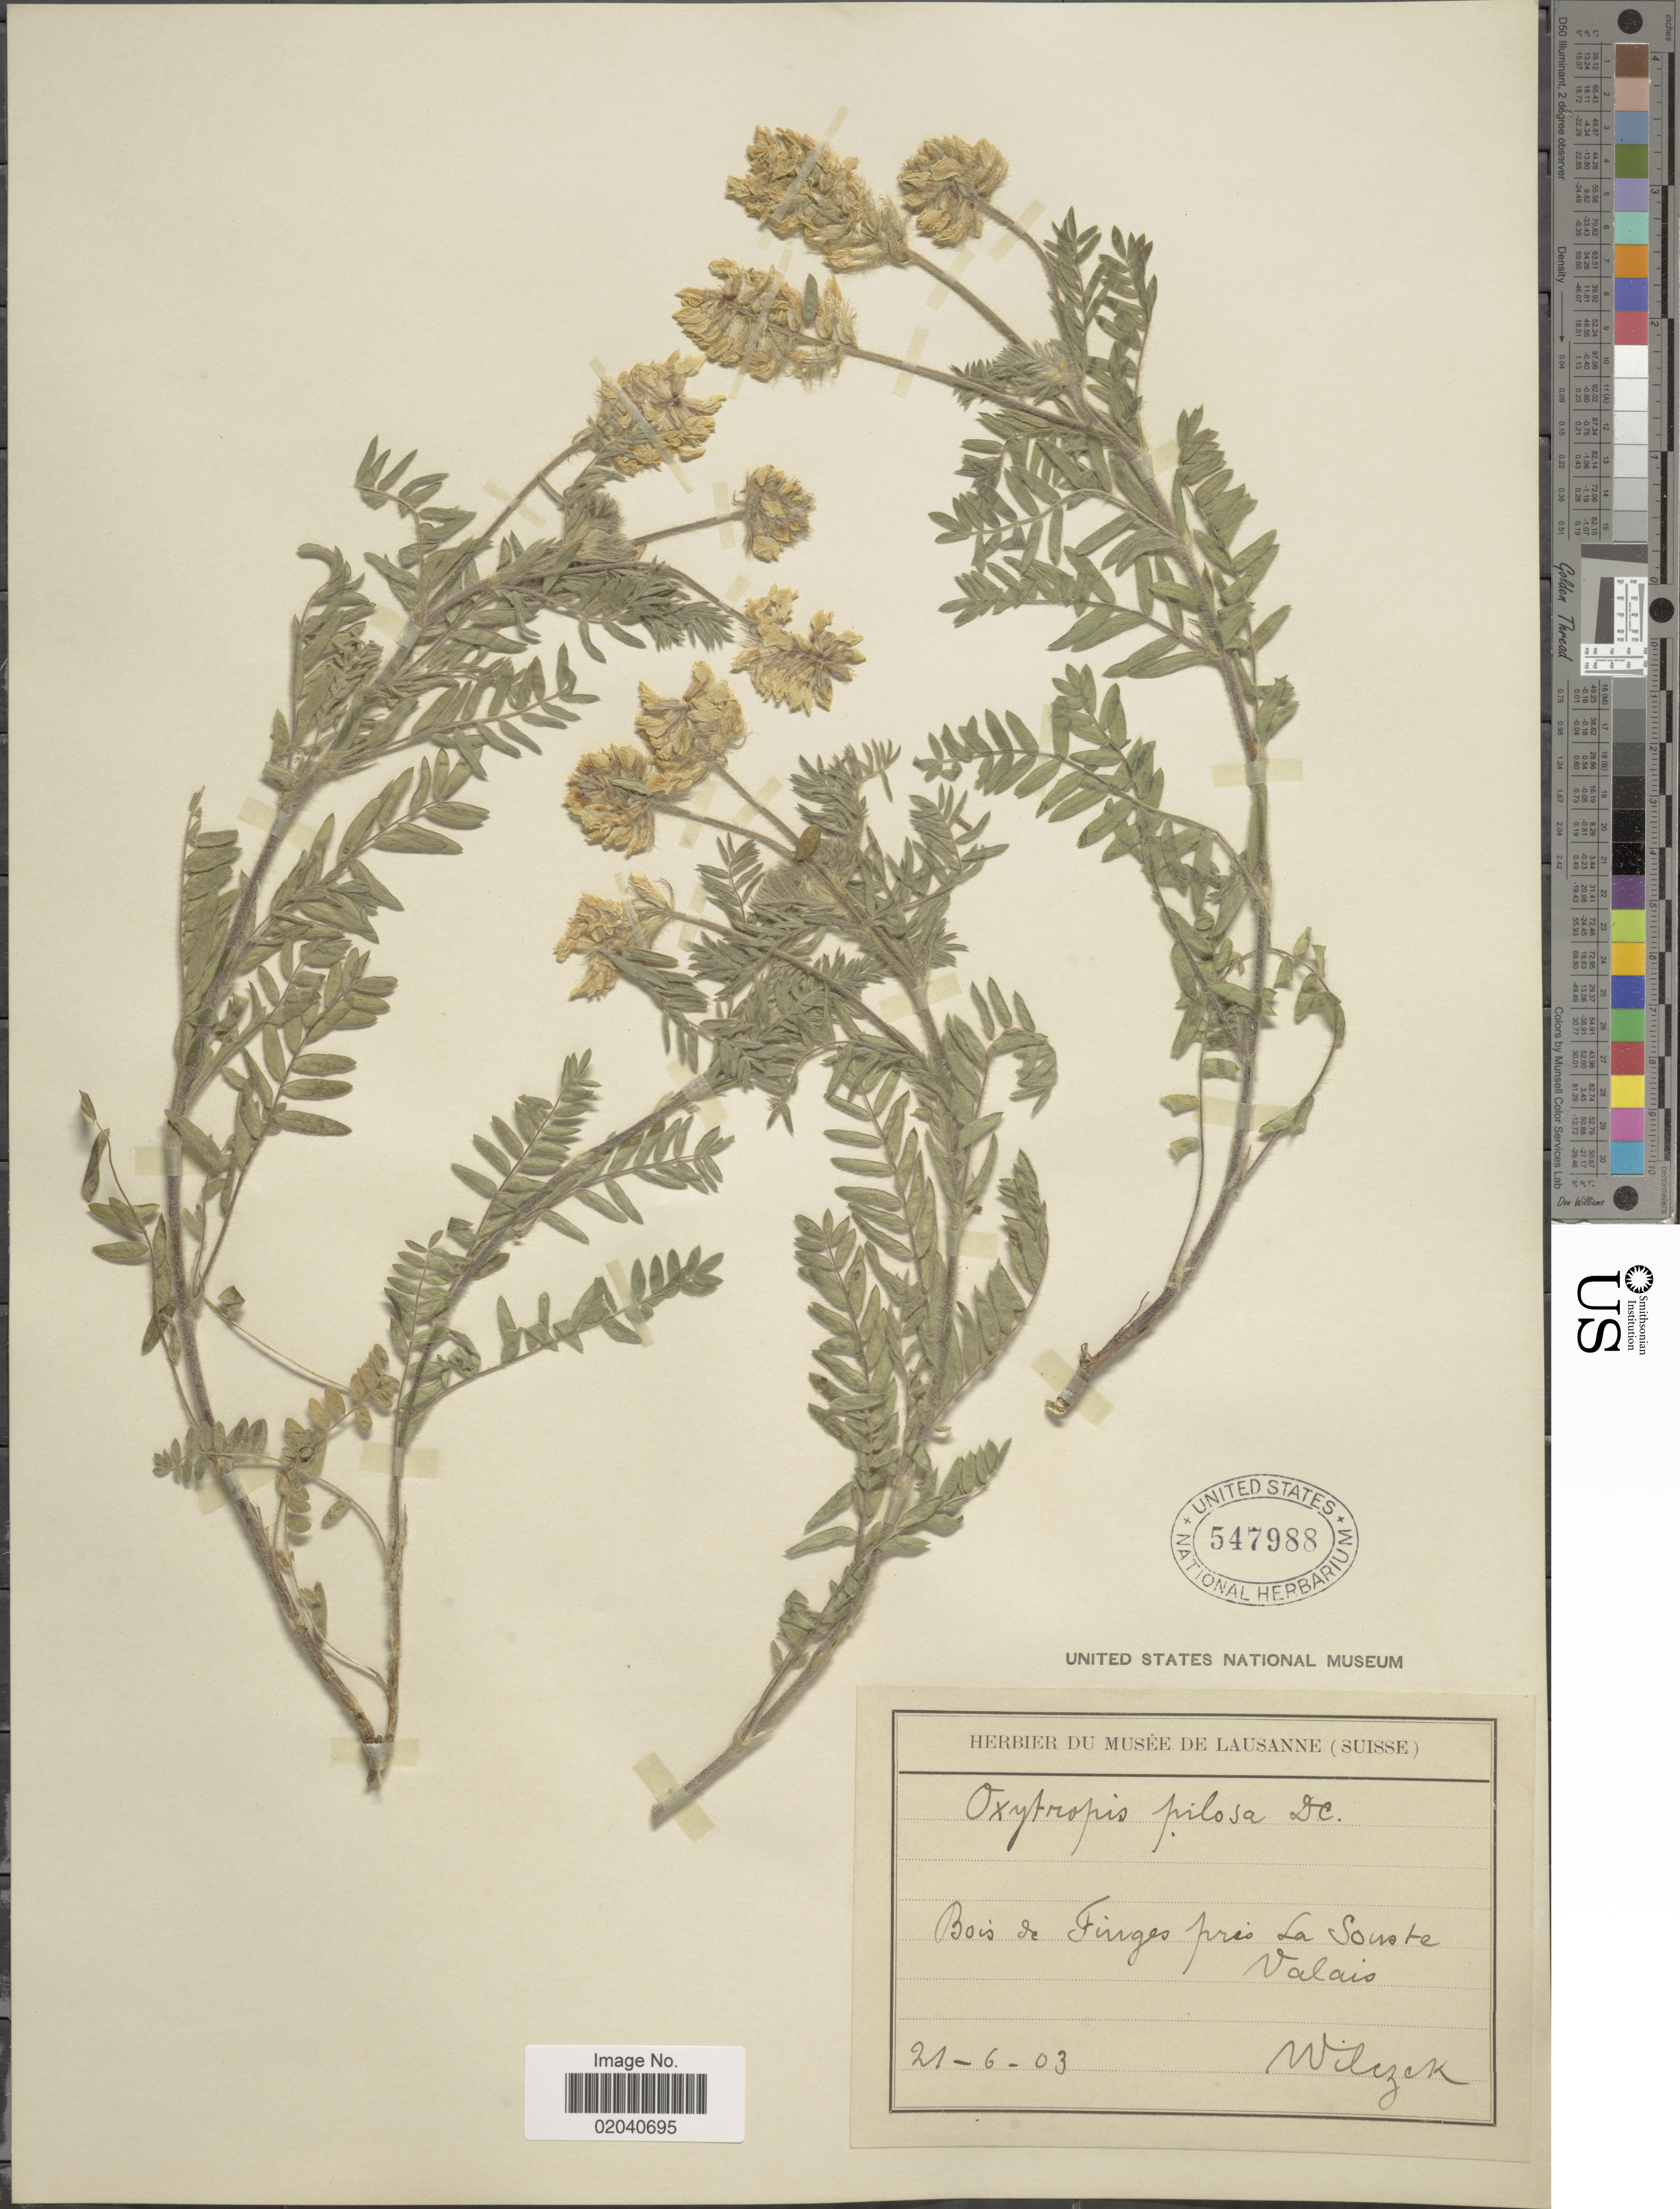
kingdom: Plantae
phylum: Tracheophyta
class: Magnoliopsida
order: Fabales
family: Fabaceae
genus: Oxytropis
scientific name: Oxytropis pilosa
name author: (L.) DC.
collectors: -. Wilezek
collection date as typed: Transcribed d/m/y: 21/6/3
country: Switzerland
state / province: Valais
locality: Bois de Finges pres La Souste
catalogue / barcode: US 547988